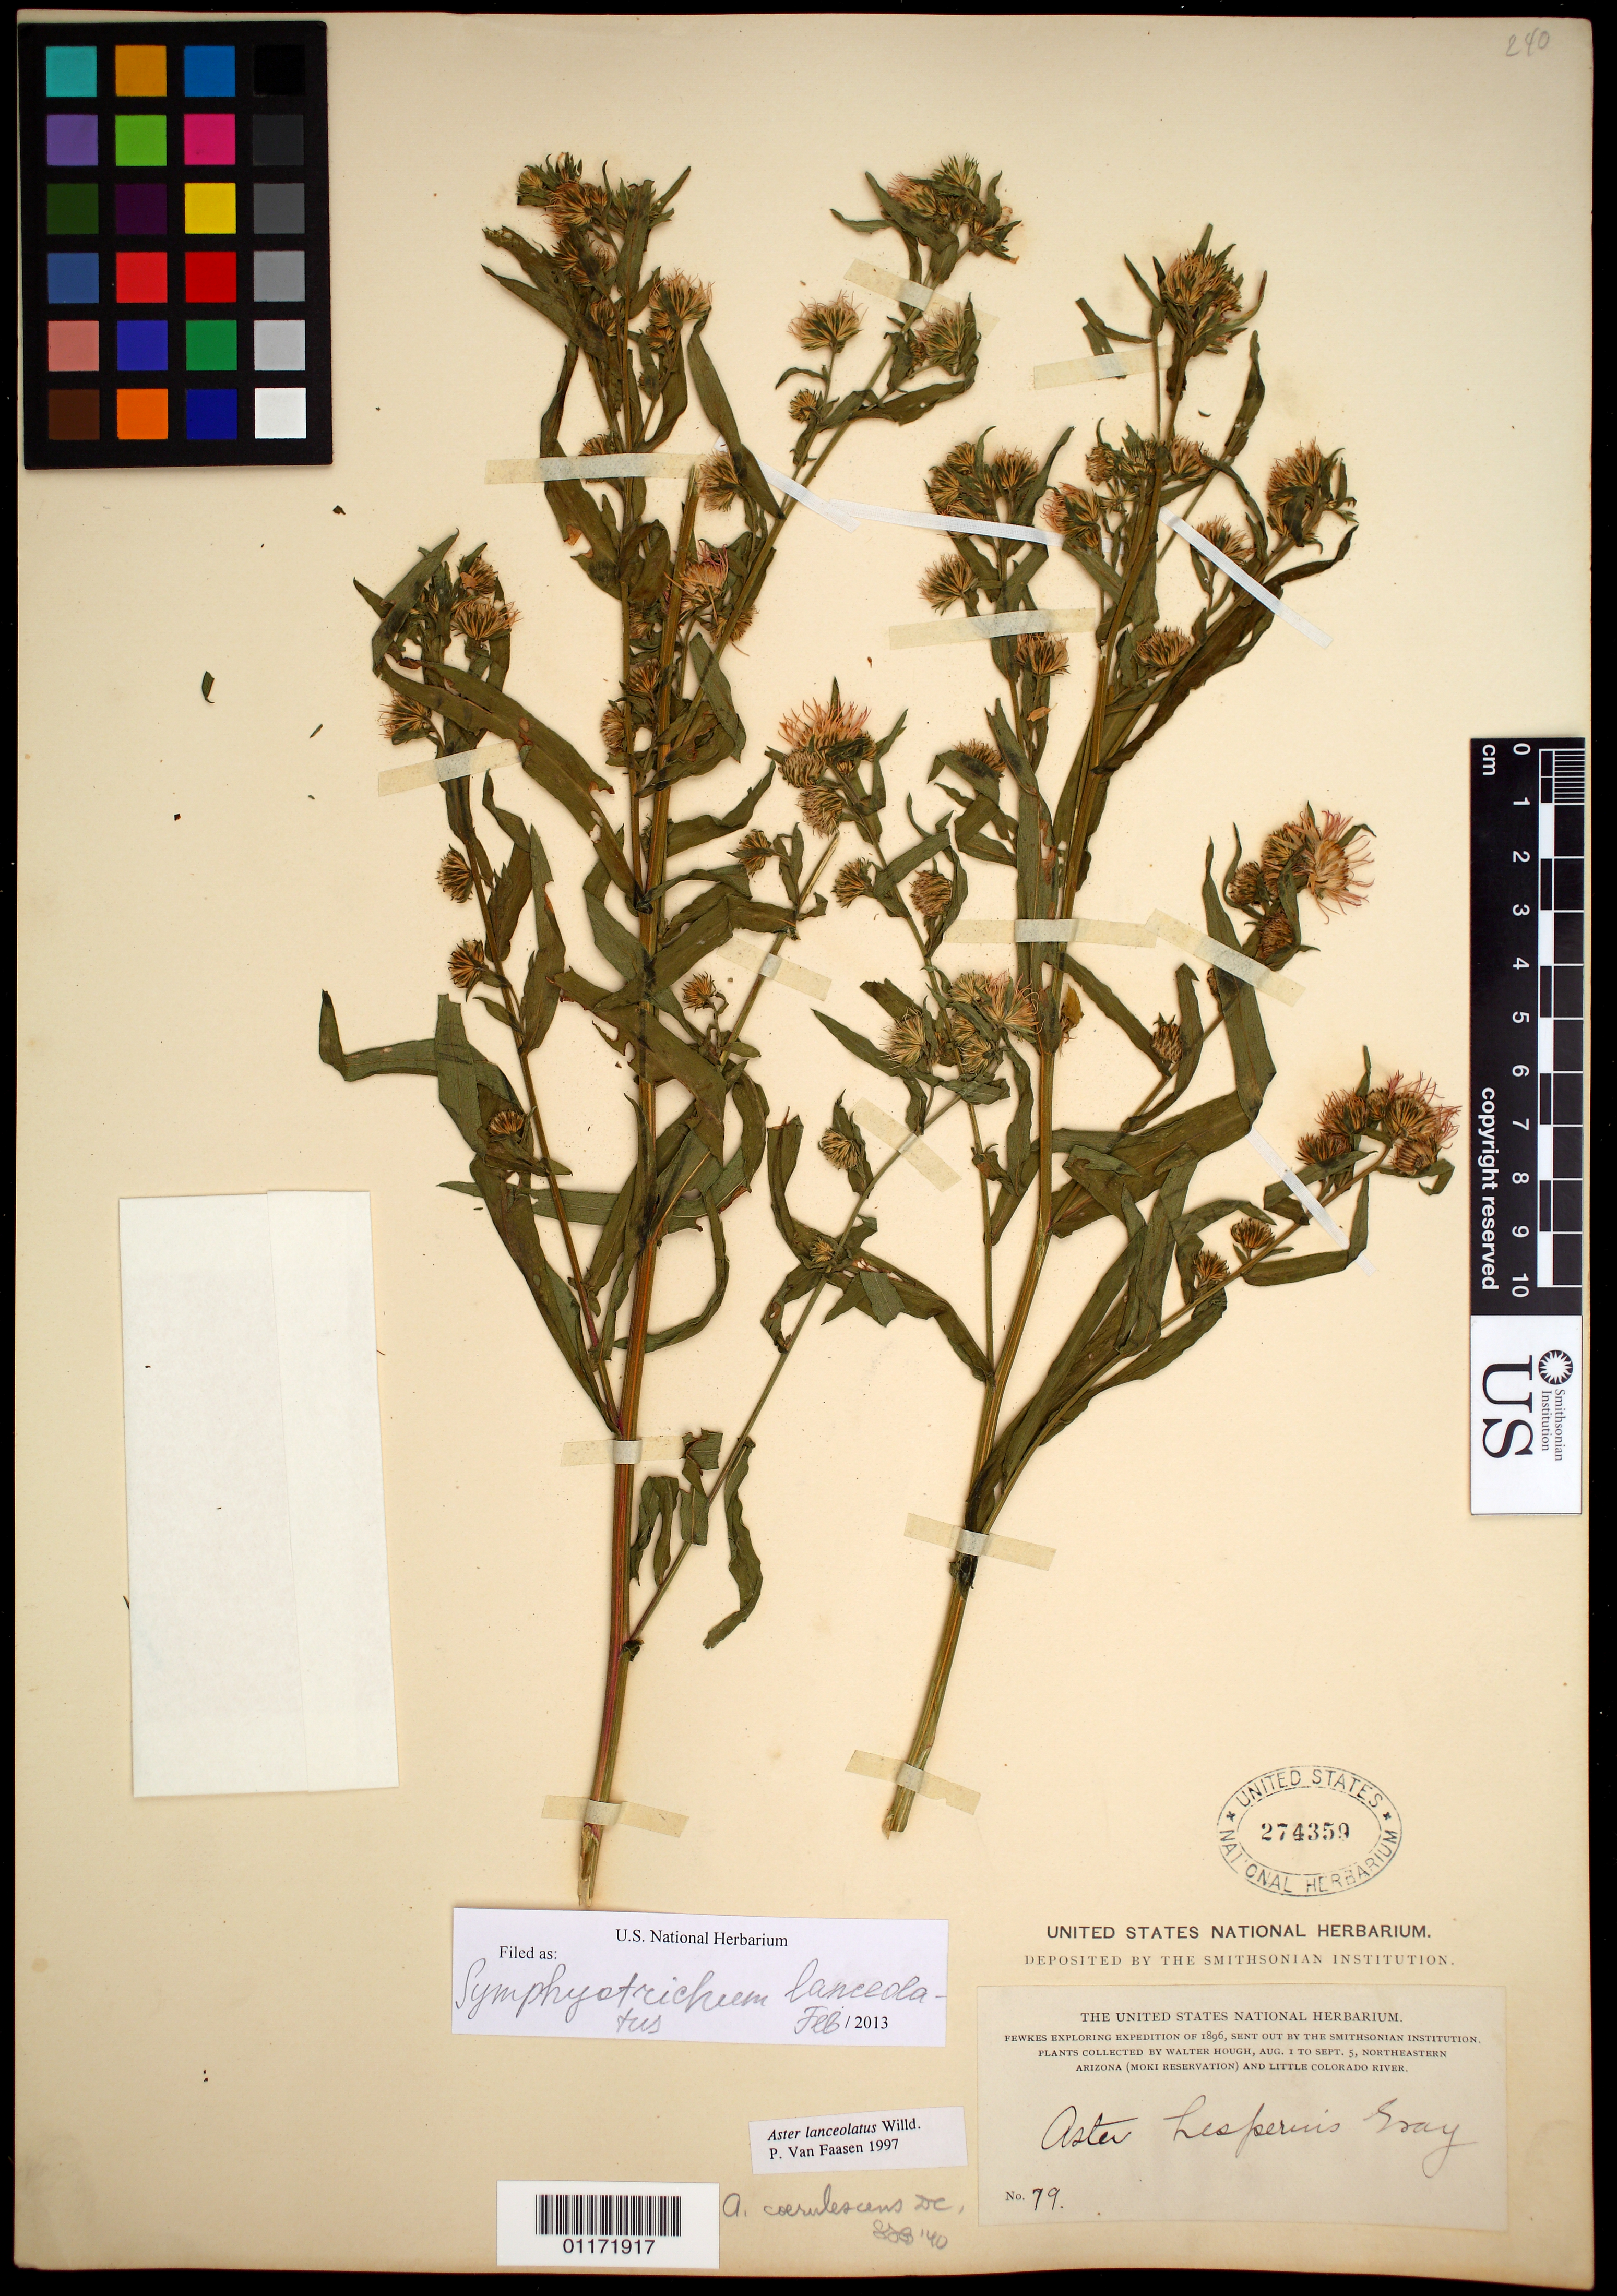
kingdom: Plantae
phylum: Tracheophyta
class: Magnoliopsida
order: Asterales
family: Asteraceae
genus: Symphyotrichum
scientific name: Symphyotrichum lanceolatum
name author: (Willd.) G.L. Nesom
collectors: W. Hough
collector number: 79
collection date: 1896-08-01/1896-09-05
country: United States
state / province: Arizona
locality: Moki Reservation and Little Colorado River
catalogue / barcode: US 274359